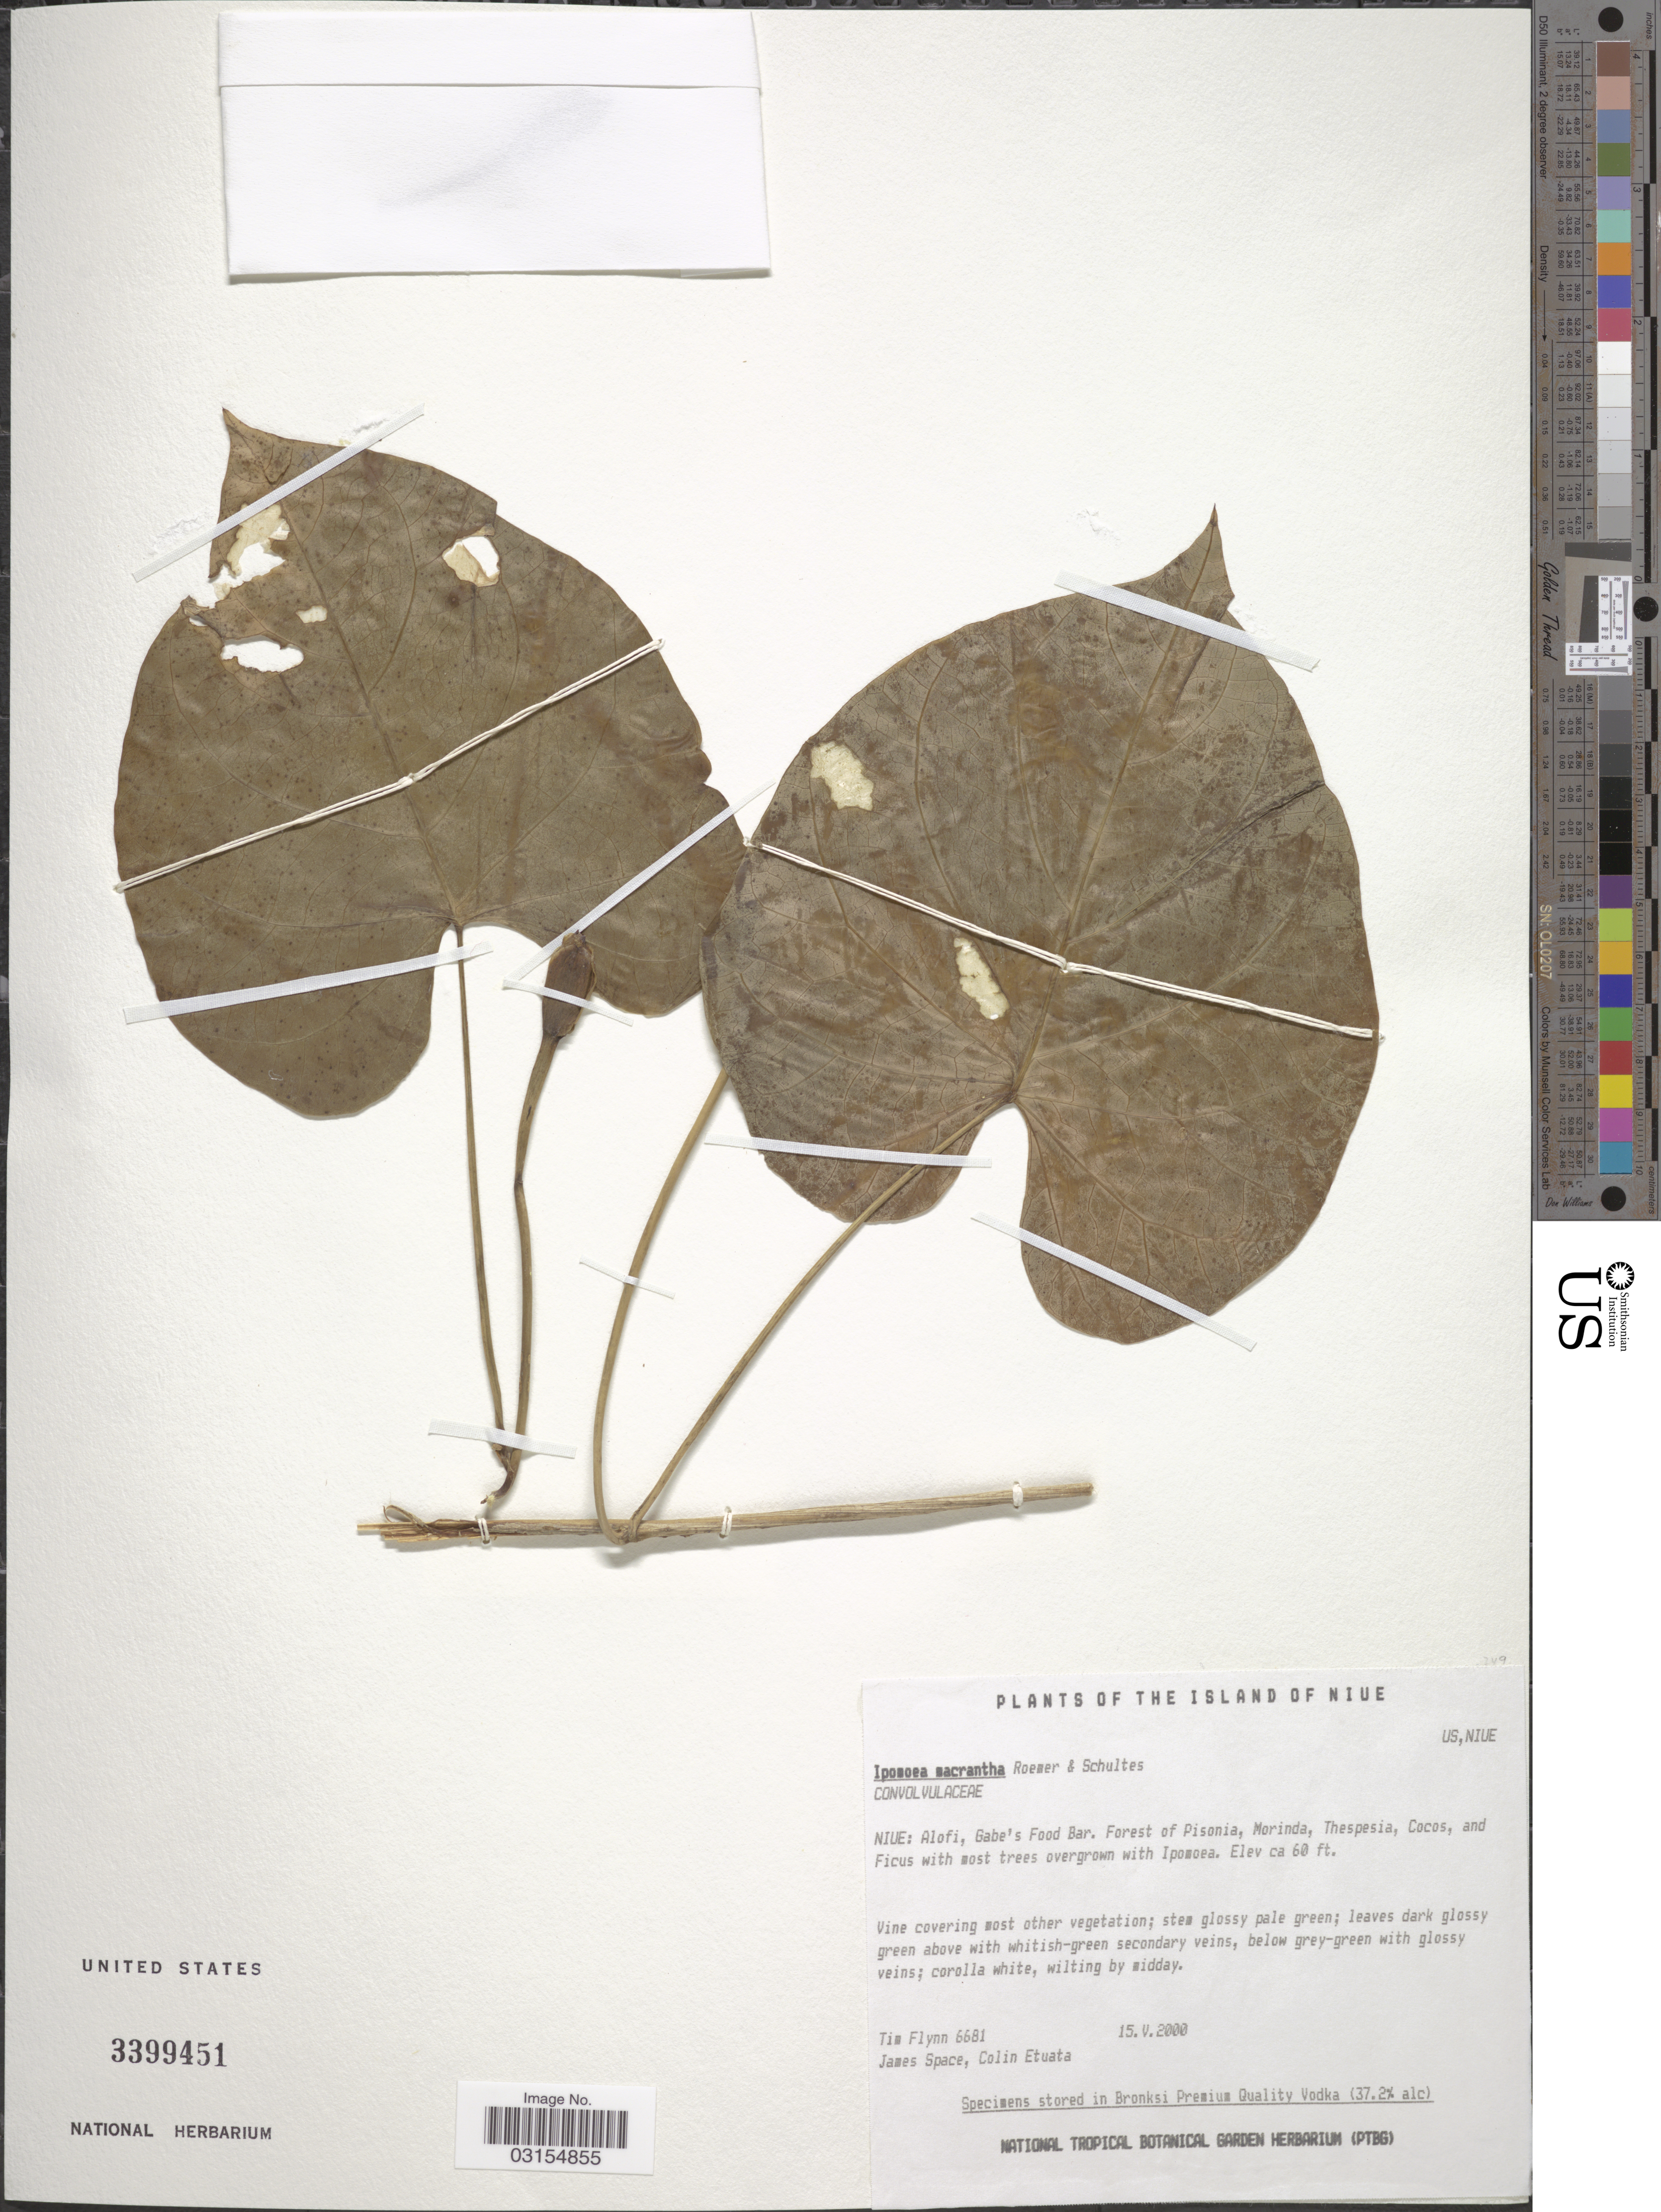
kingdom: Plantae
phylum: Tracheophyta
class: Magnoliopsida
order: Solanales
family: Convolvulaceae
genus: Ipomoea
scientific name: Ipomoea violacea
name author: L.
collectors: T. Flynn, J. Space & C. Etuata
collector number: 6681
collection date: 2000-05-15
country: Wallis and Futuna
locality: The Island of Niue. Niue: Alofi, Gabe's Food Bar.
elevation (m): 18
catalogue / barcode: US 3399451